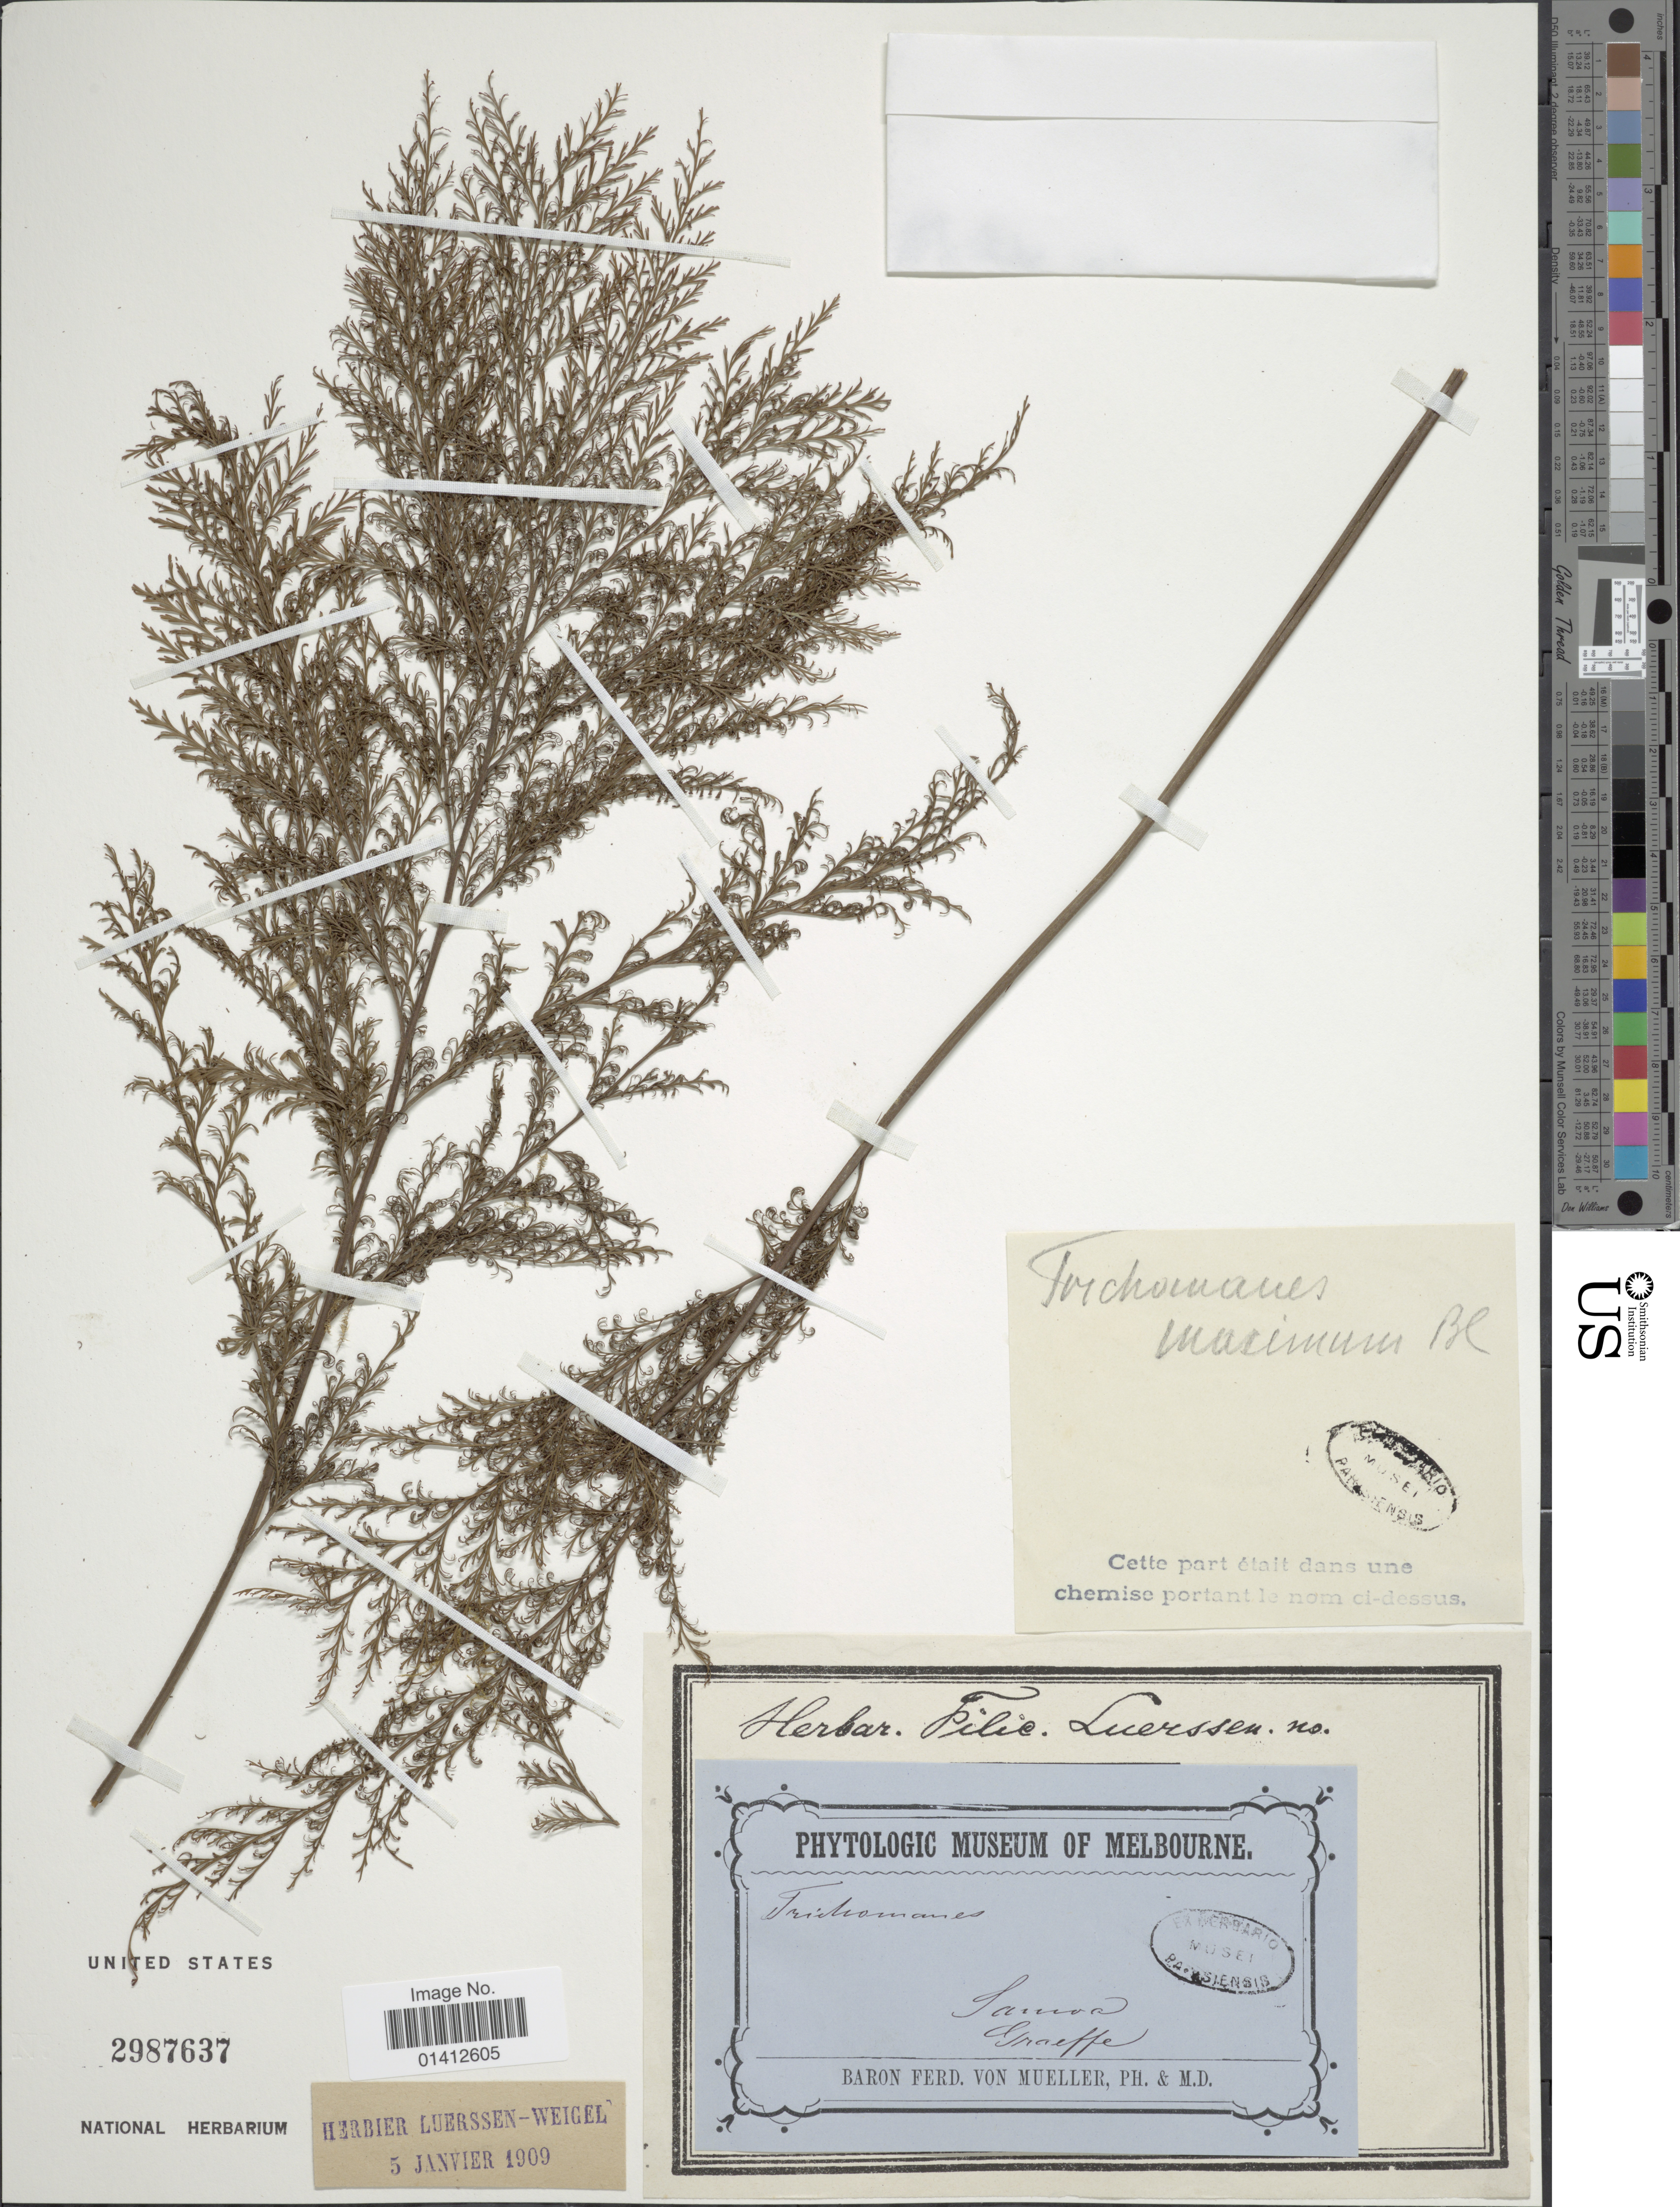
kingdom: Plantae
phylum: Tracheophyta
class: Polypodiopsida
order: Hymenophyllales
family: Hymenophyllaceae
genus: Vandenboschia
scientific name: Vandenboschia maxima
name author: (Blume) Copel.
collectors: Graffe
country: American Samoa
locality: Samoa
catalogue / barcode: US 2987637